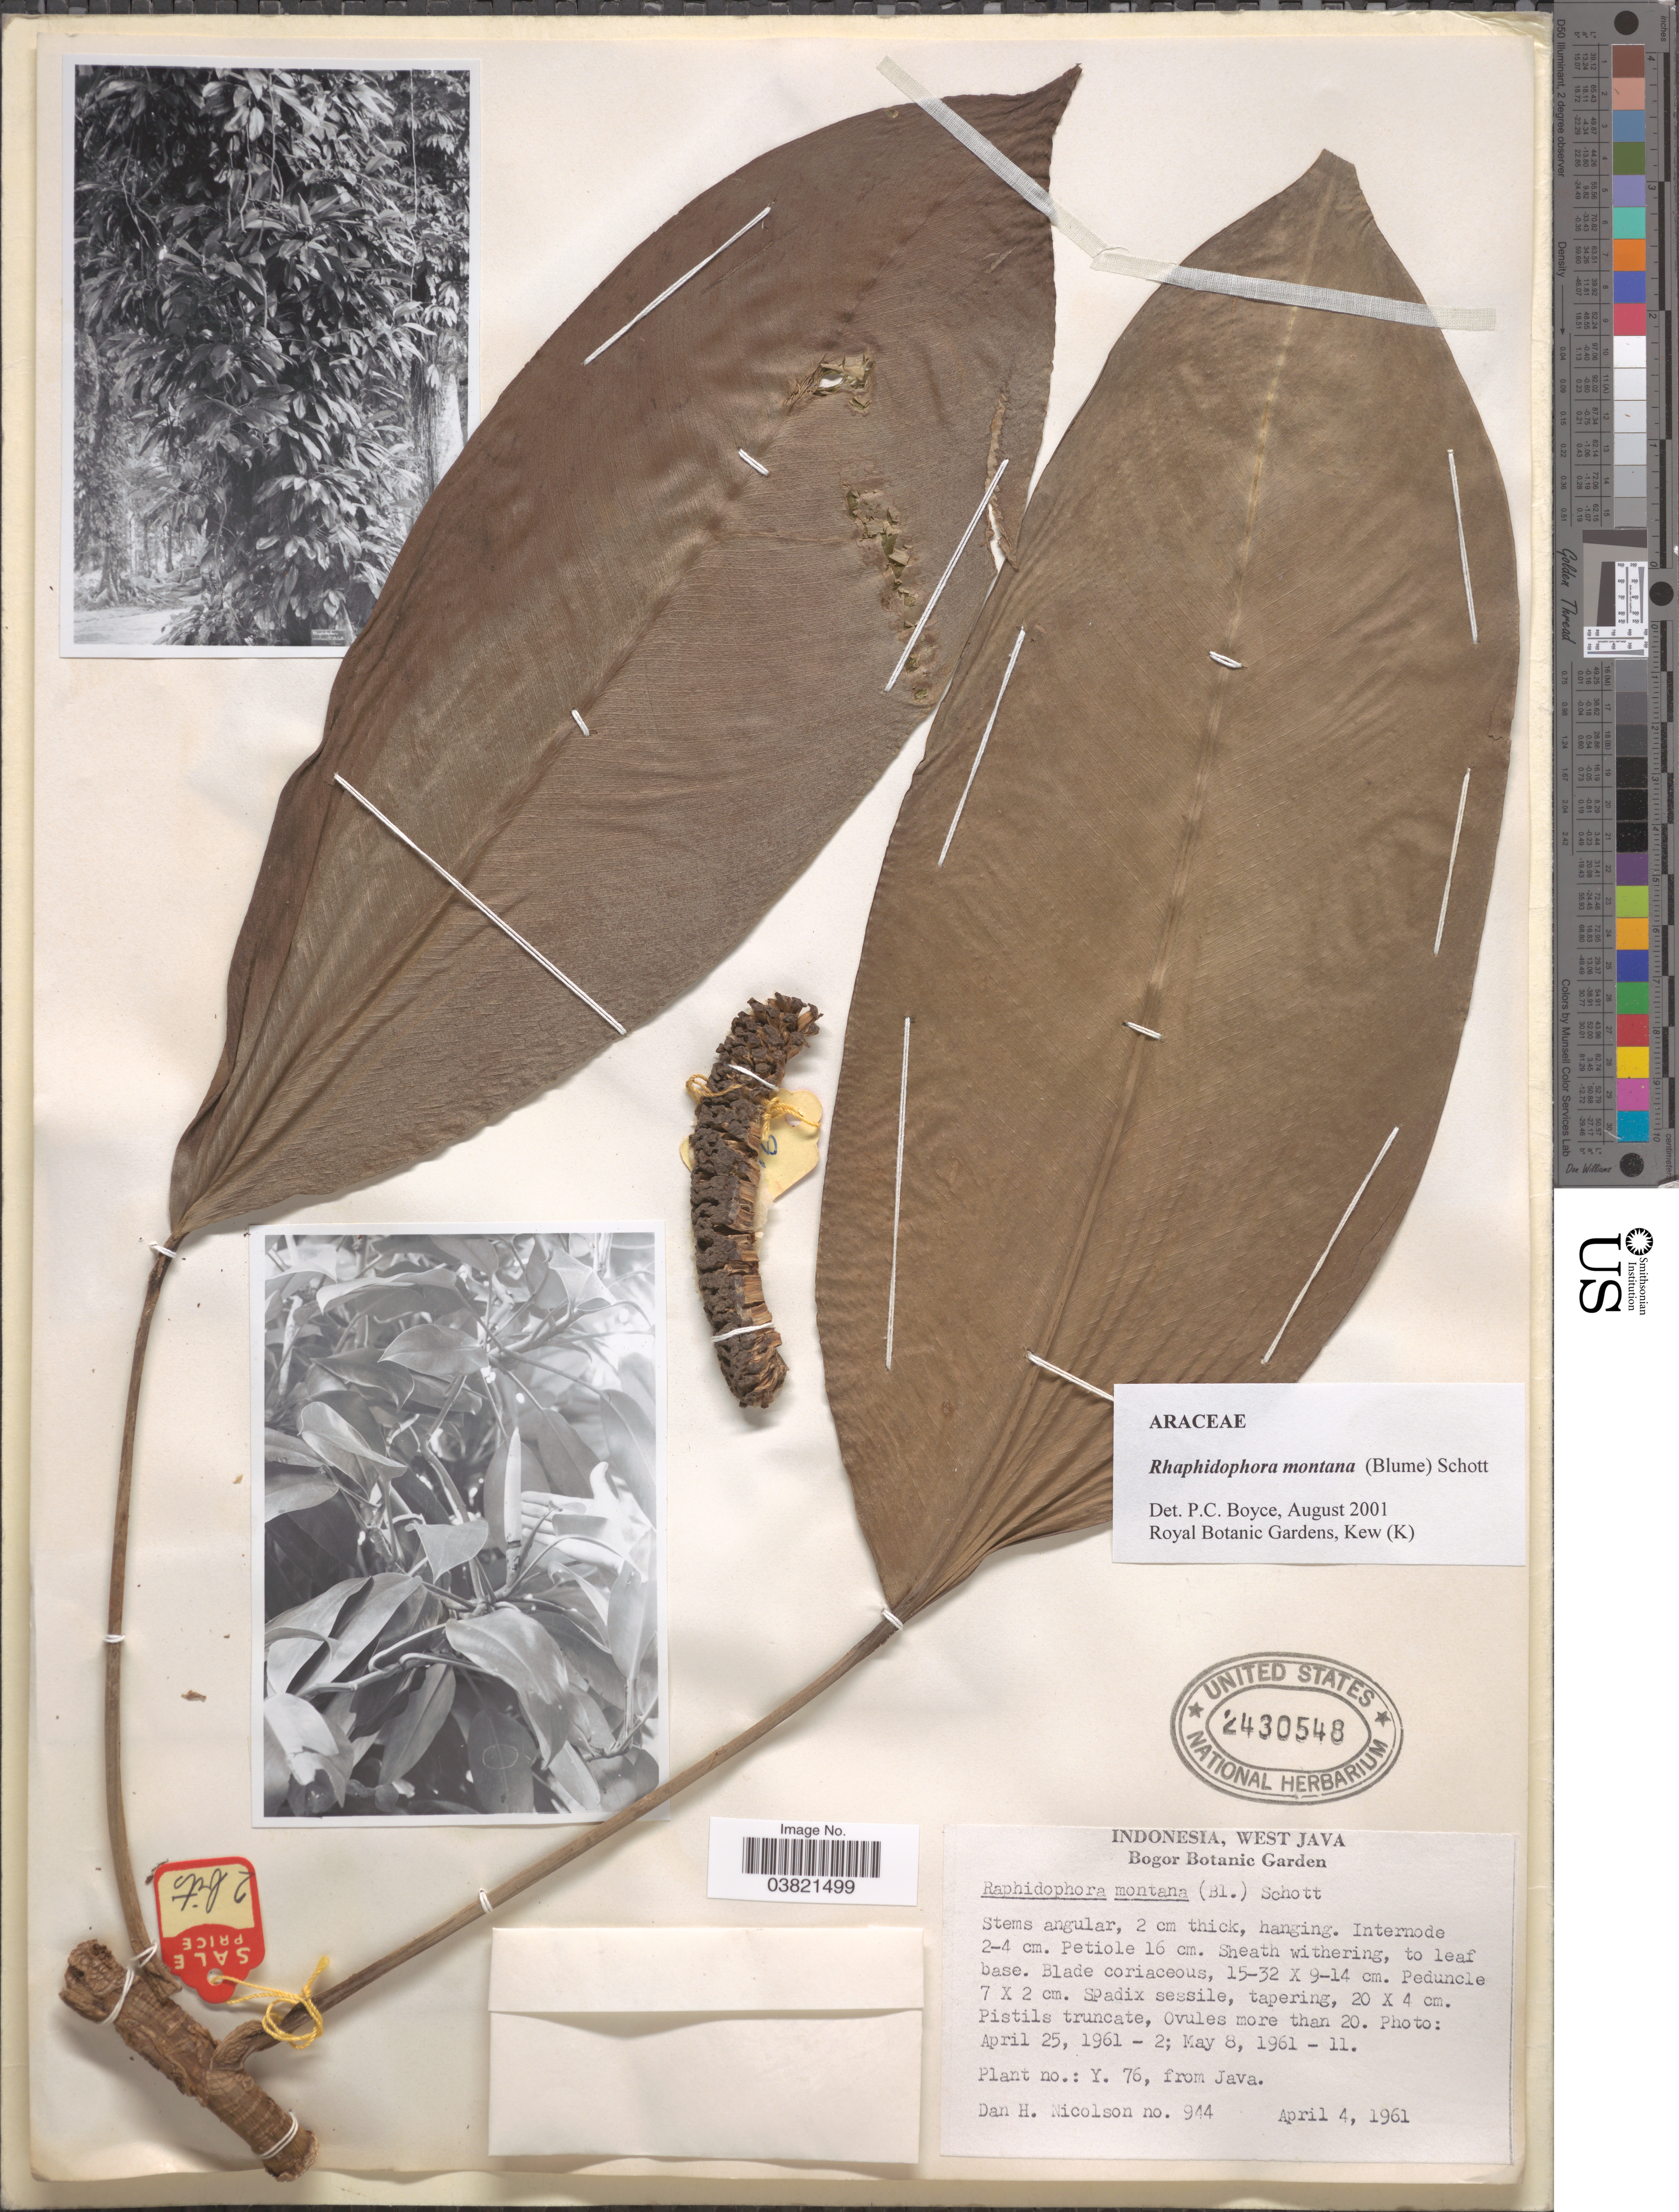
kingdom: Plantae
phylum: Tracheophyta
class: Liliopsida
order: Alismatales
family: Araceae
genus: Rhaphidophora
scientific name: Rhaphidophora montana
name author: (Blume) Schott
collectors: D. H. Nicolson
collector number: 944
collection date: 1961-04-04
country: Indonesia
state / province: Java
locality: West Java. Bogor Botanic Garden.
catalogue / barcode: US 2430548